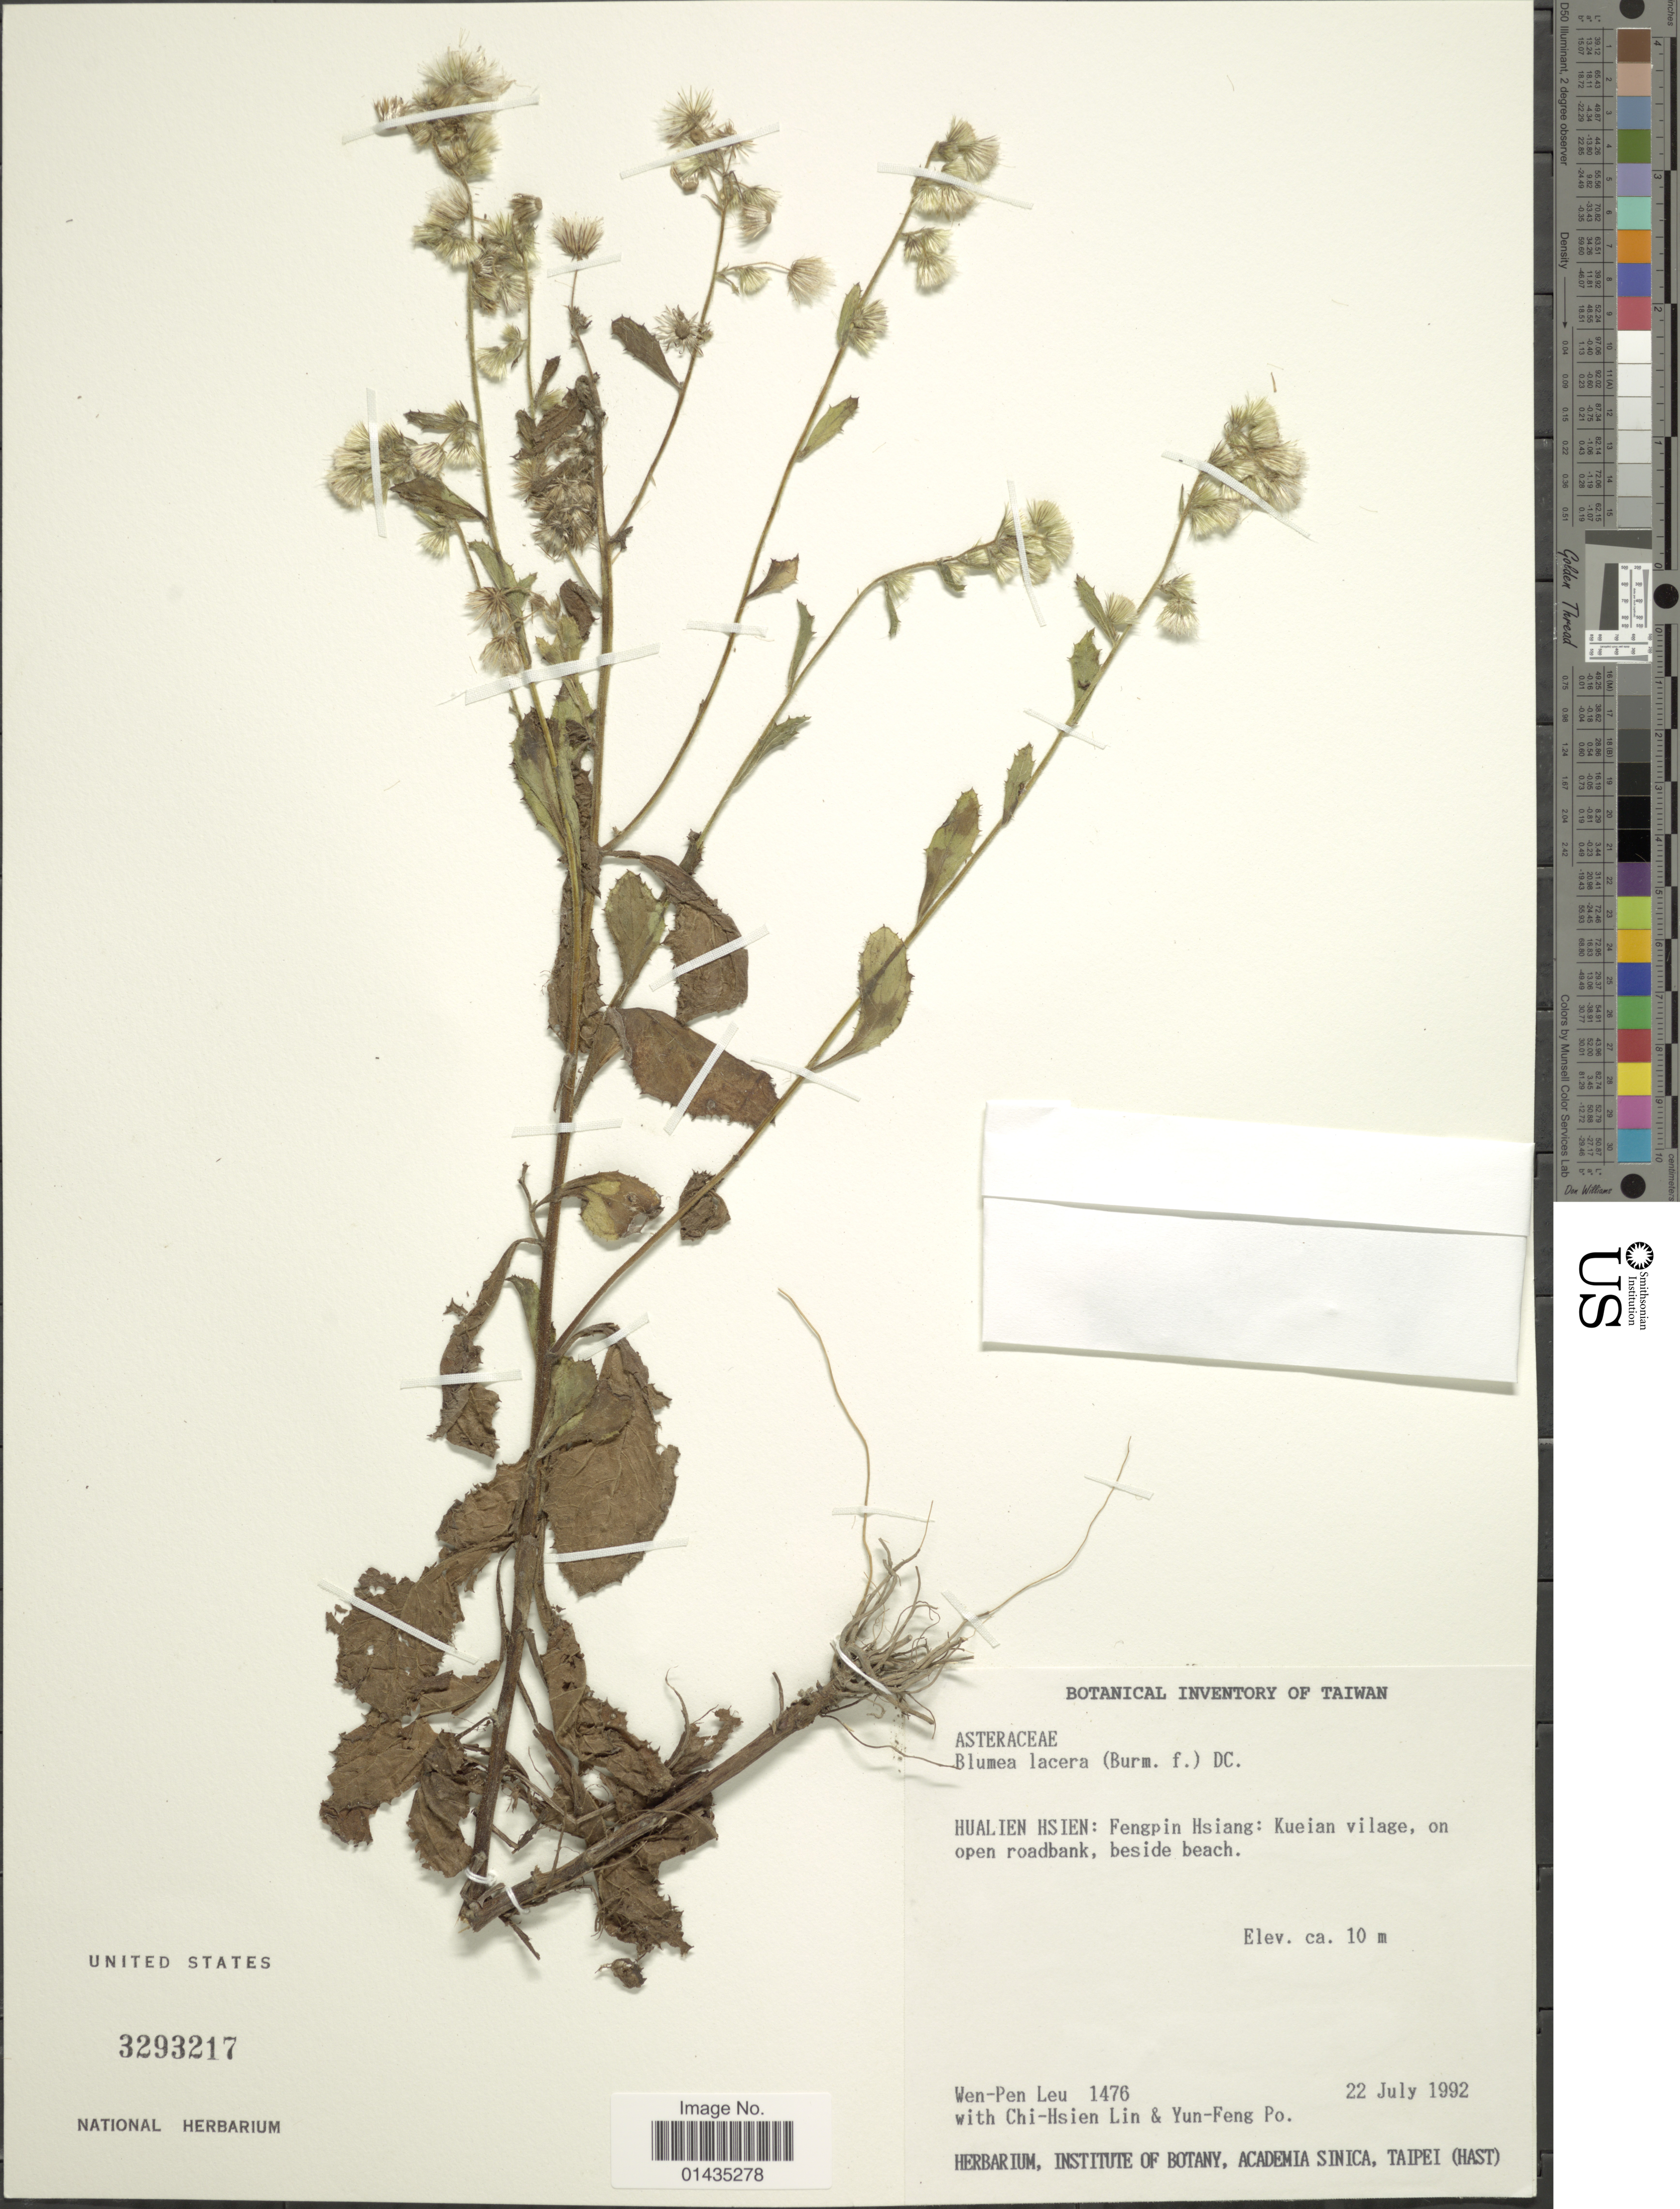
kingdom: Plantae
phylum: Tracheophyta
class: Magnoliopsida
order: Asterales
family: Asteraceae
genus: Blumea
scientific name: Blumea lacera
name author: (Roxb.) DC.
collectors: W. Leu, C. Lin & Y. Po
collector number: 1476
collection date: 1992-07-22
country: Taiwan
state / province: Hualien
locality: Fengpin Hsiang, Kueian vilage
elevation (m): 10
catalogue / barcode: US 3293217